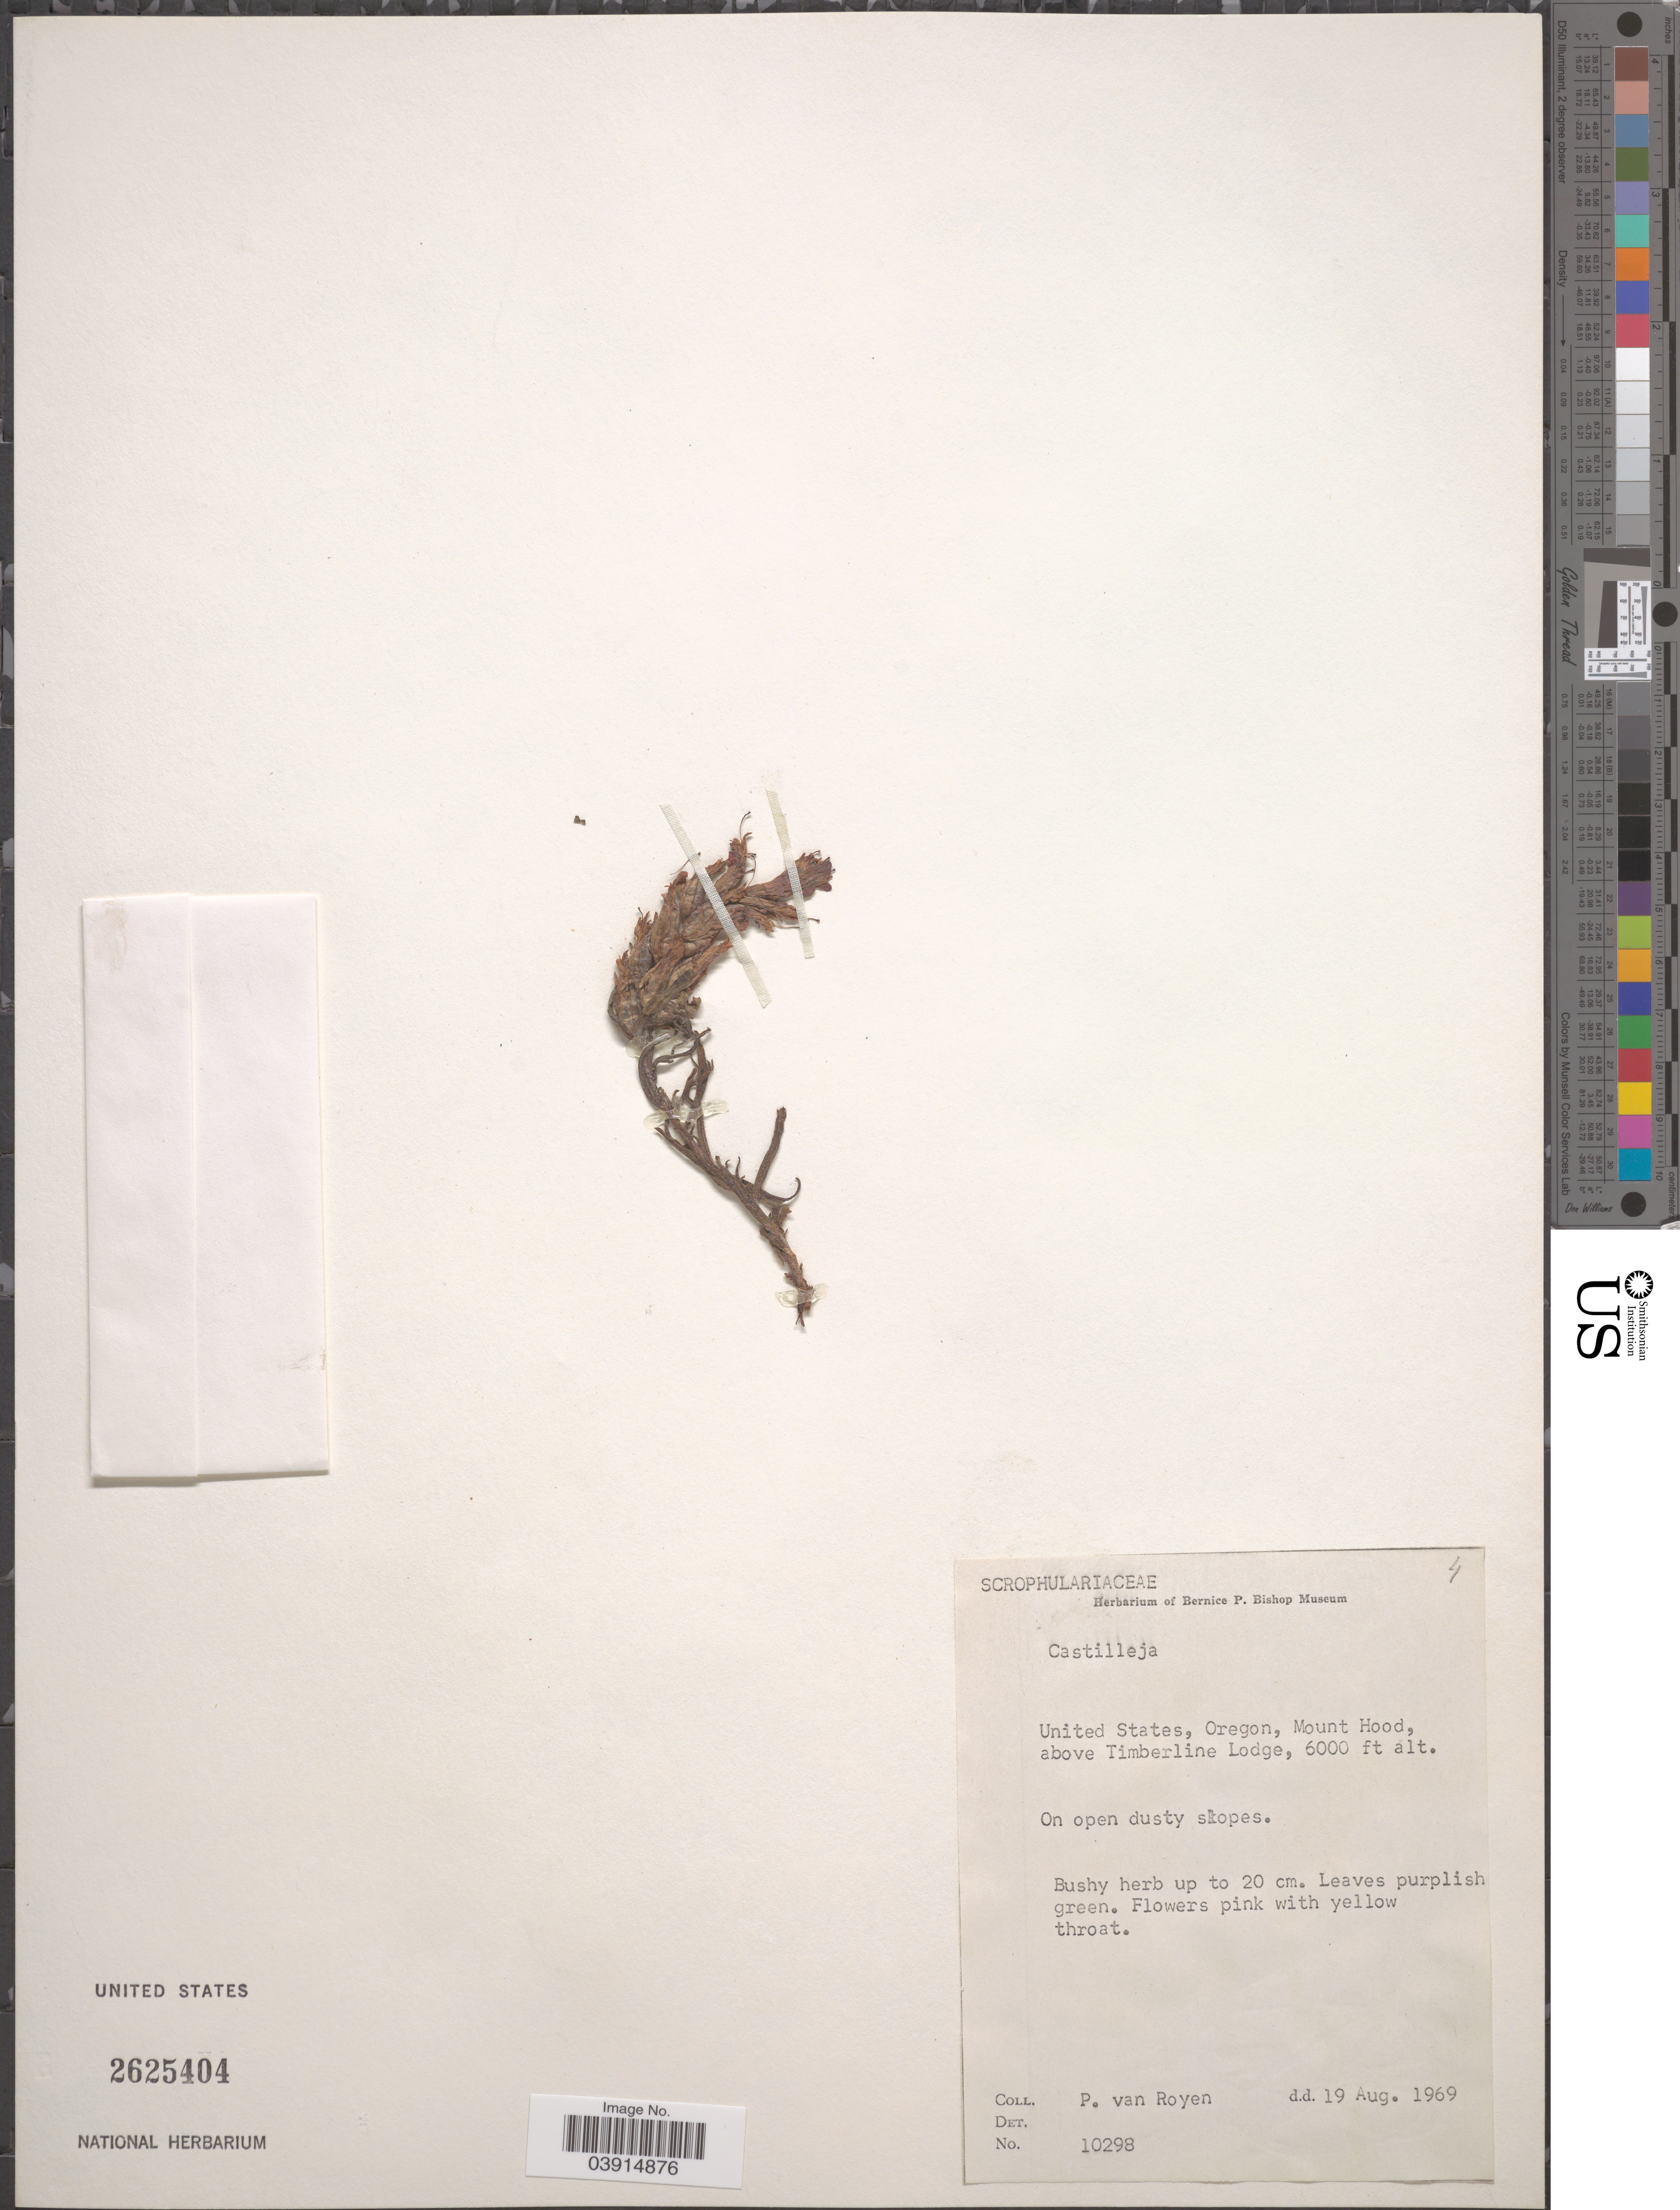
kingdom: Plantae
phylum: Tracheophyta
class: Magnoliopsida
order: Lamiales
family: Orobanchaceae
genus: Castilleja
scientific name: Castilleja sp.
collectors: P. van Royen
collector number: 10298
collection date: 1969-08-19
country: United States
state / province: Oregon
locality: Mount Hood, above Timberline Lodge.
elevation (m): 1829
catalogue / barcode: US 2625404